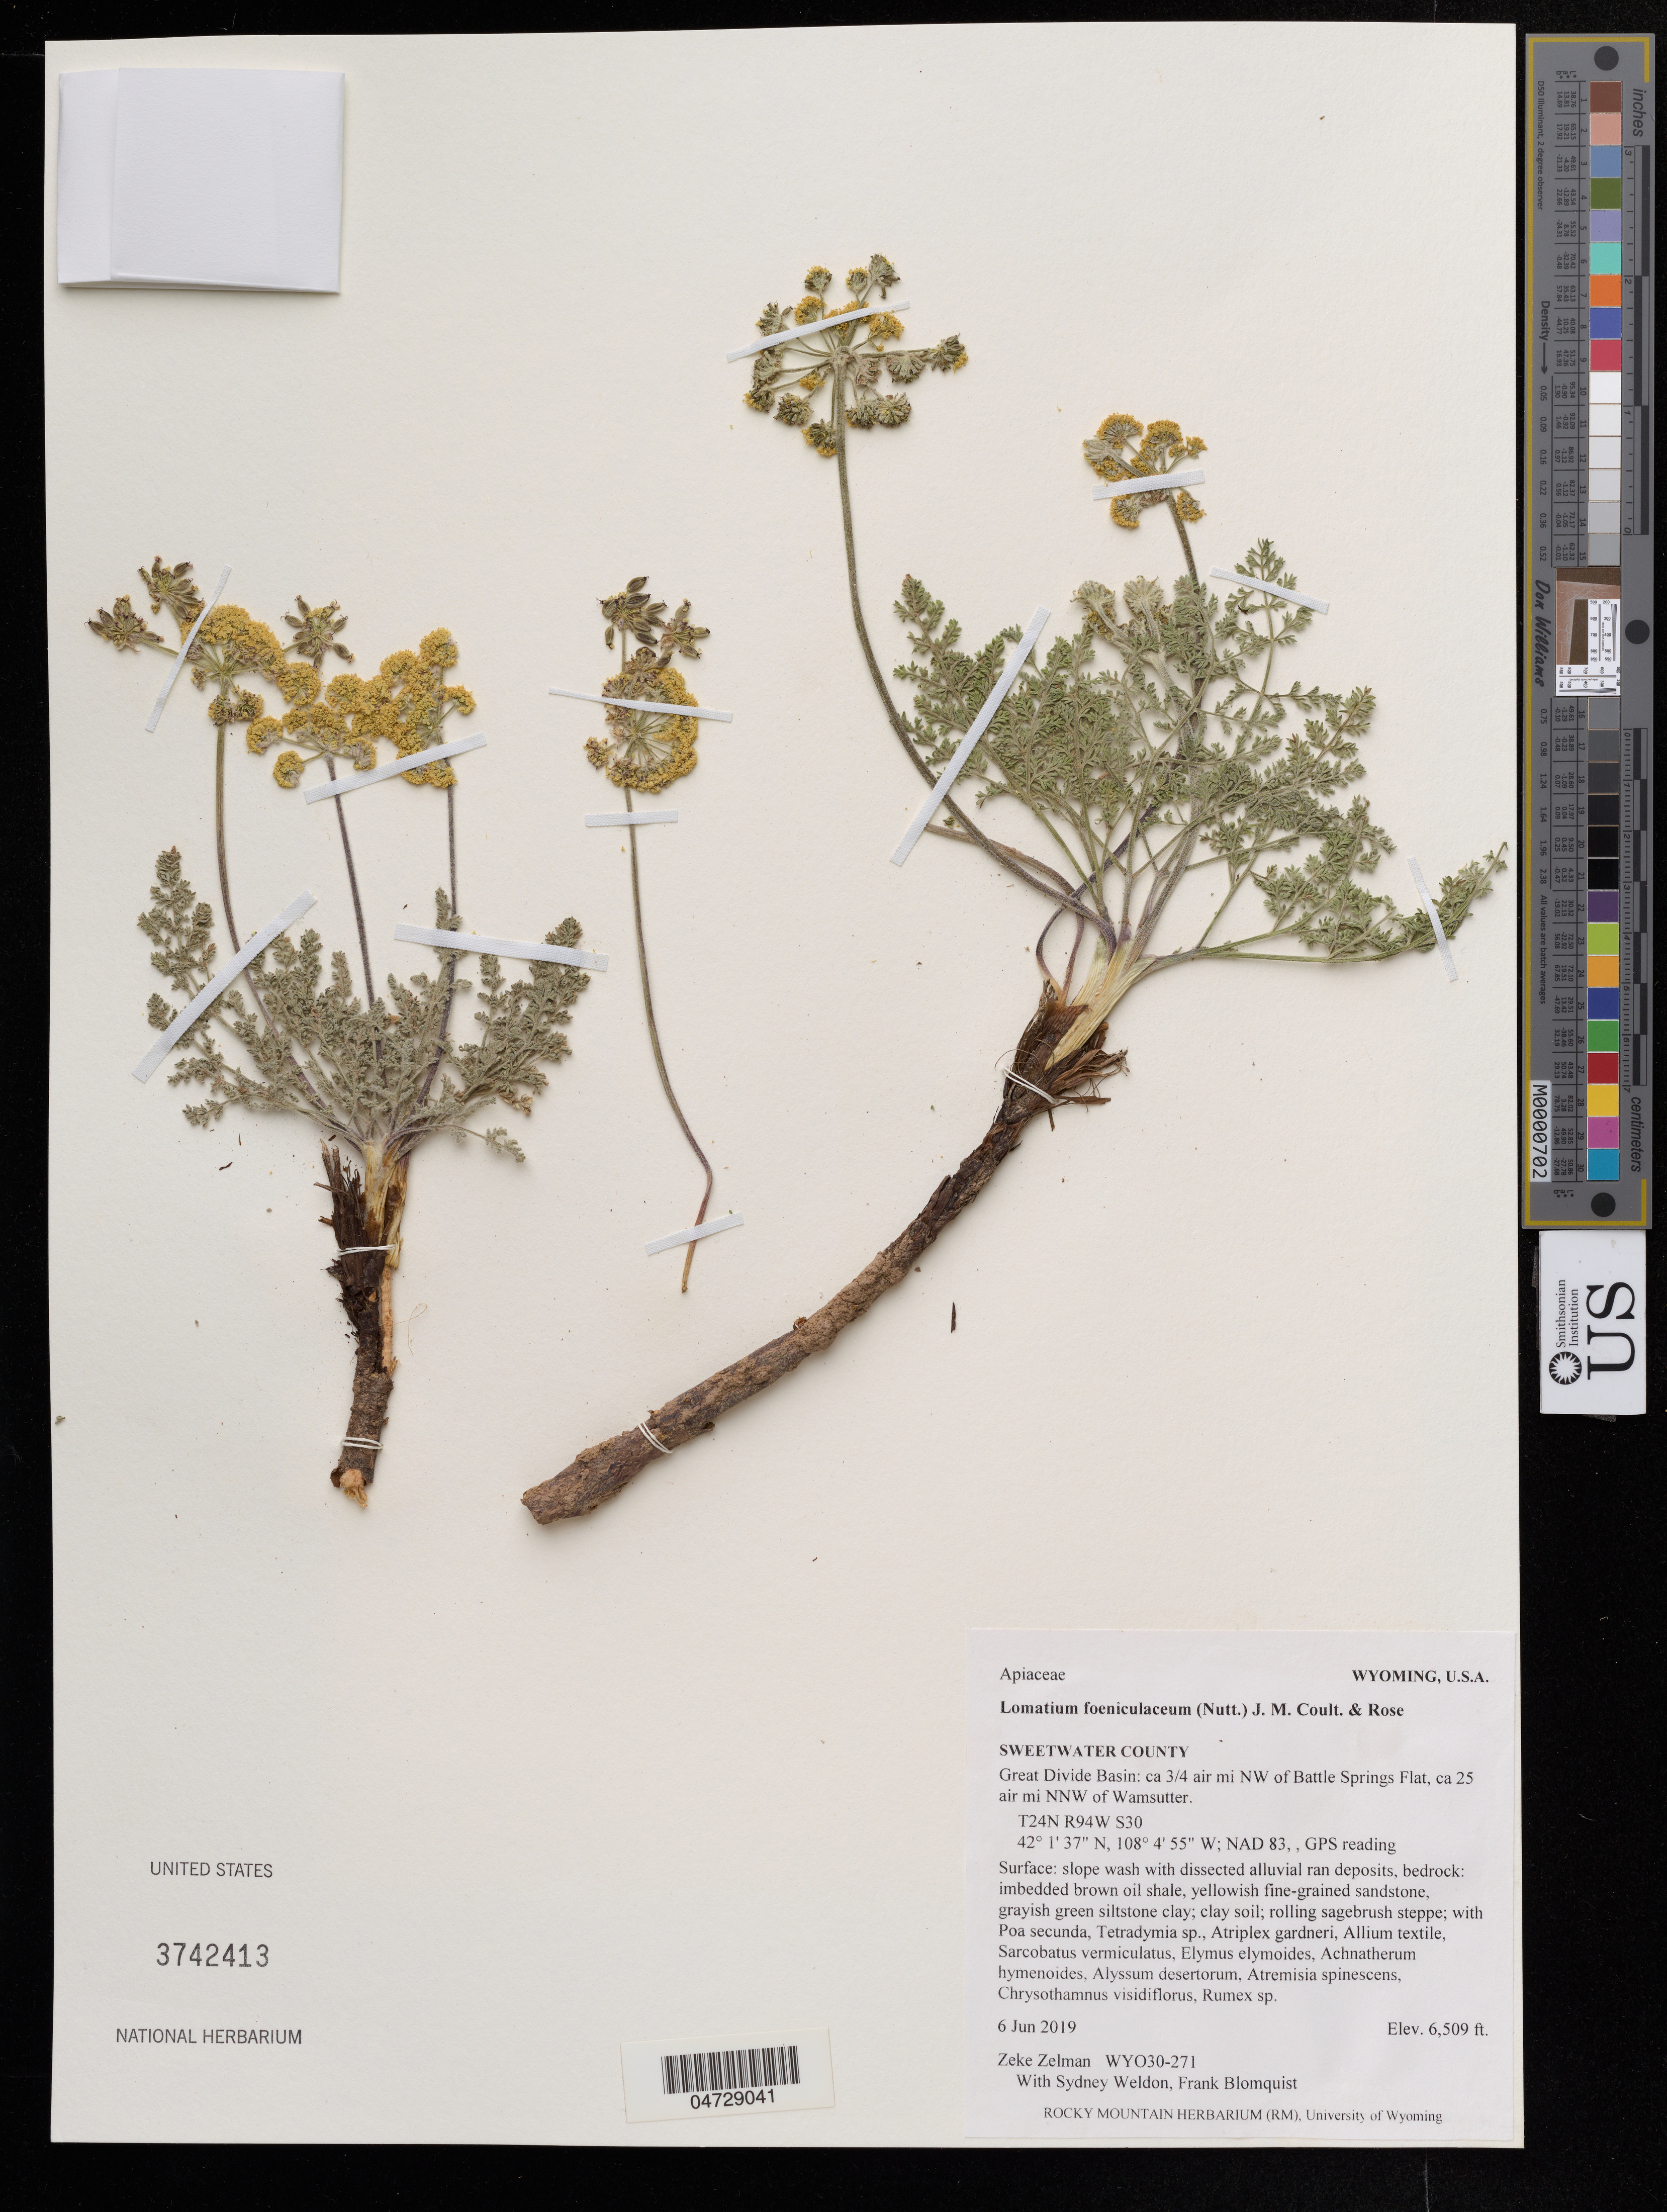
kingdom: Plantae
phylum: Tracheophyta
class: Magnoliopsida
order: Apiales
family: Apiaceae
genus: Lomatium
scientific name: Lomatium foeniculaceum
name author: (Nutt.) J.M. Coult. & Rose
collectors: Z. Zelman, S. Weldon & F. Blomquist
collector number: WYO30-271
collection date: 2019-06-06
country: United States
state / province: Wyoming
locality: Great Divide Basin: ca 3/4 air mi NW of Battle Springs Flat, ca 25 air mi NNW of Wamsutter.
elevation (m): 1984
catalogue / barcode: US 3742413